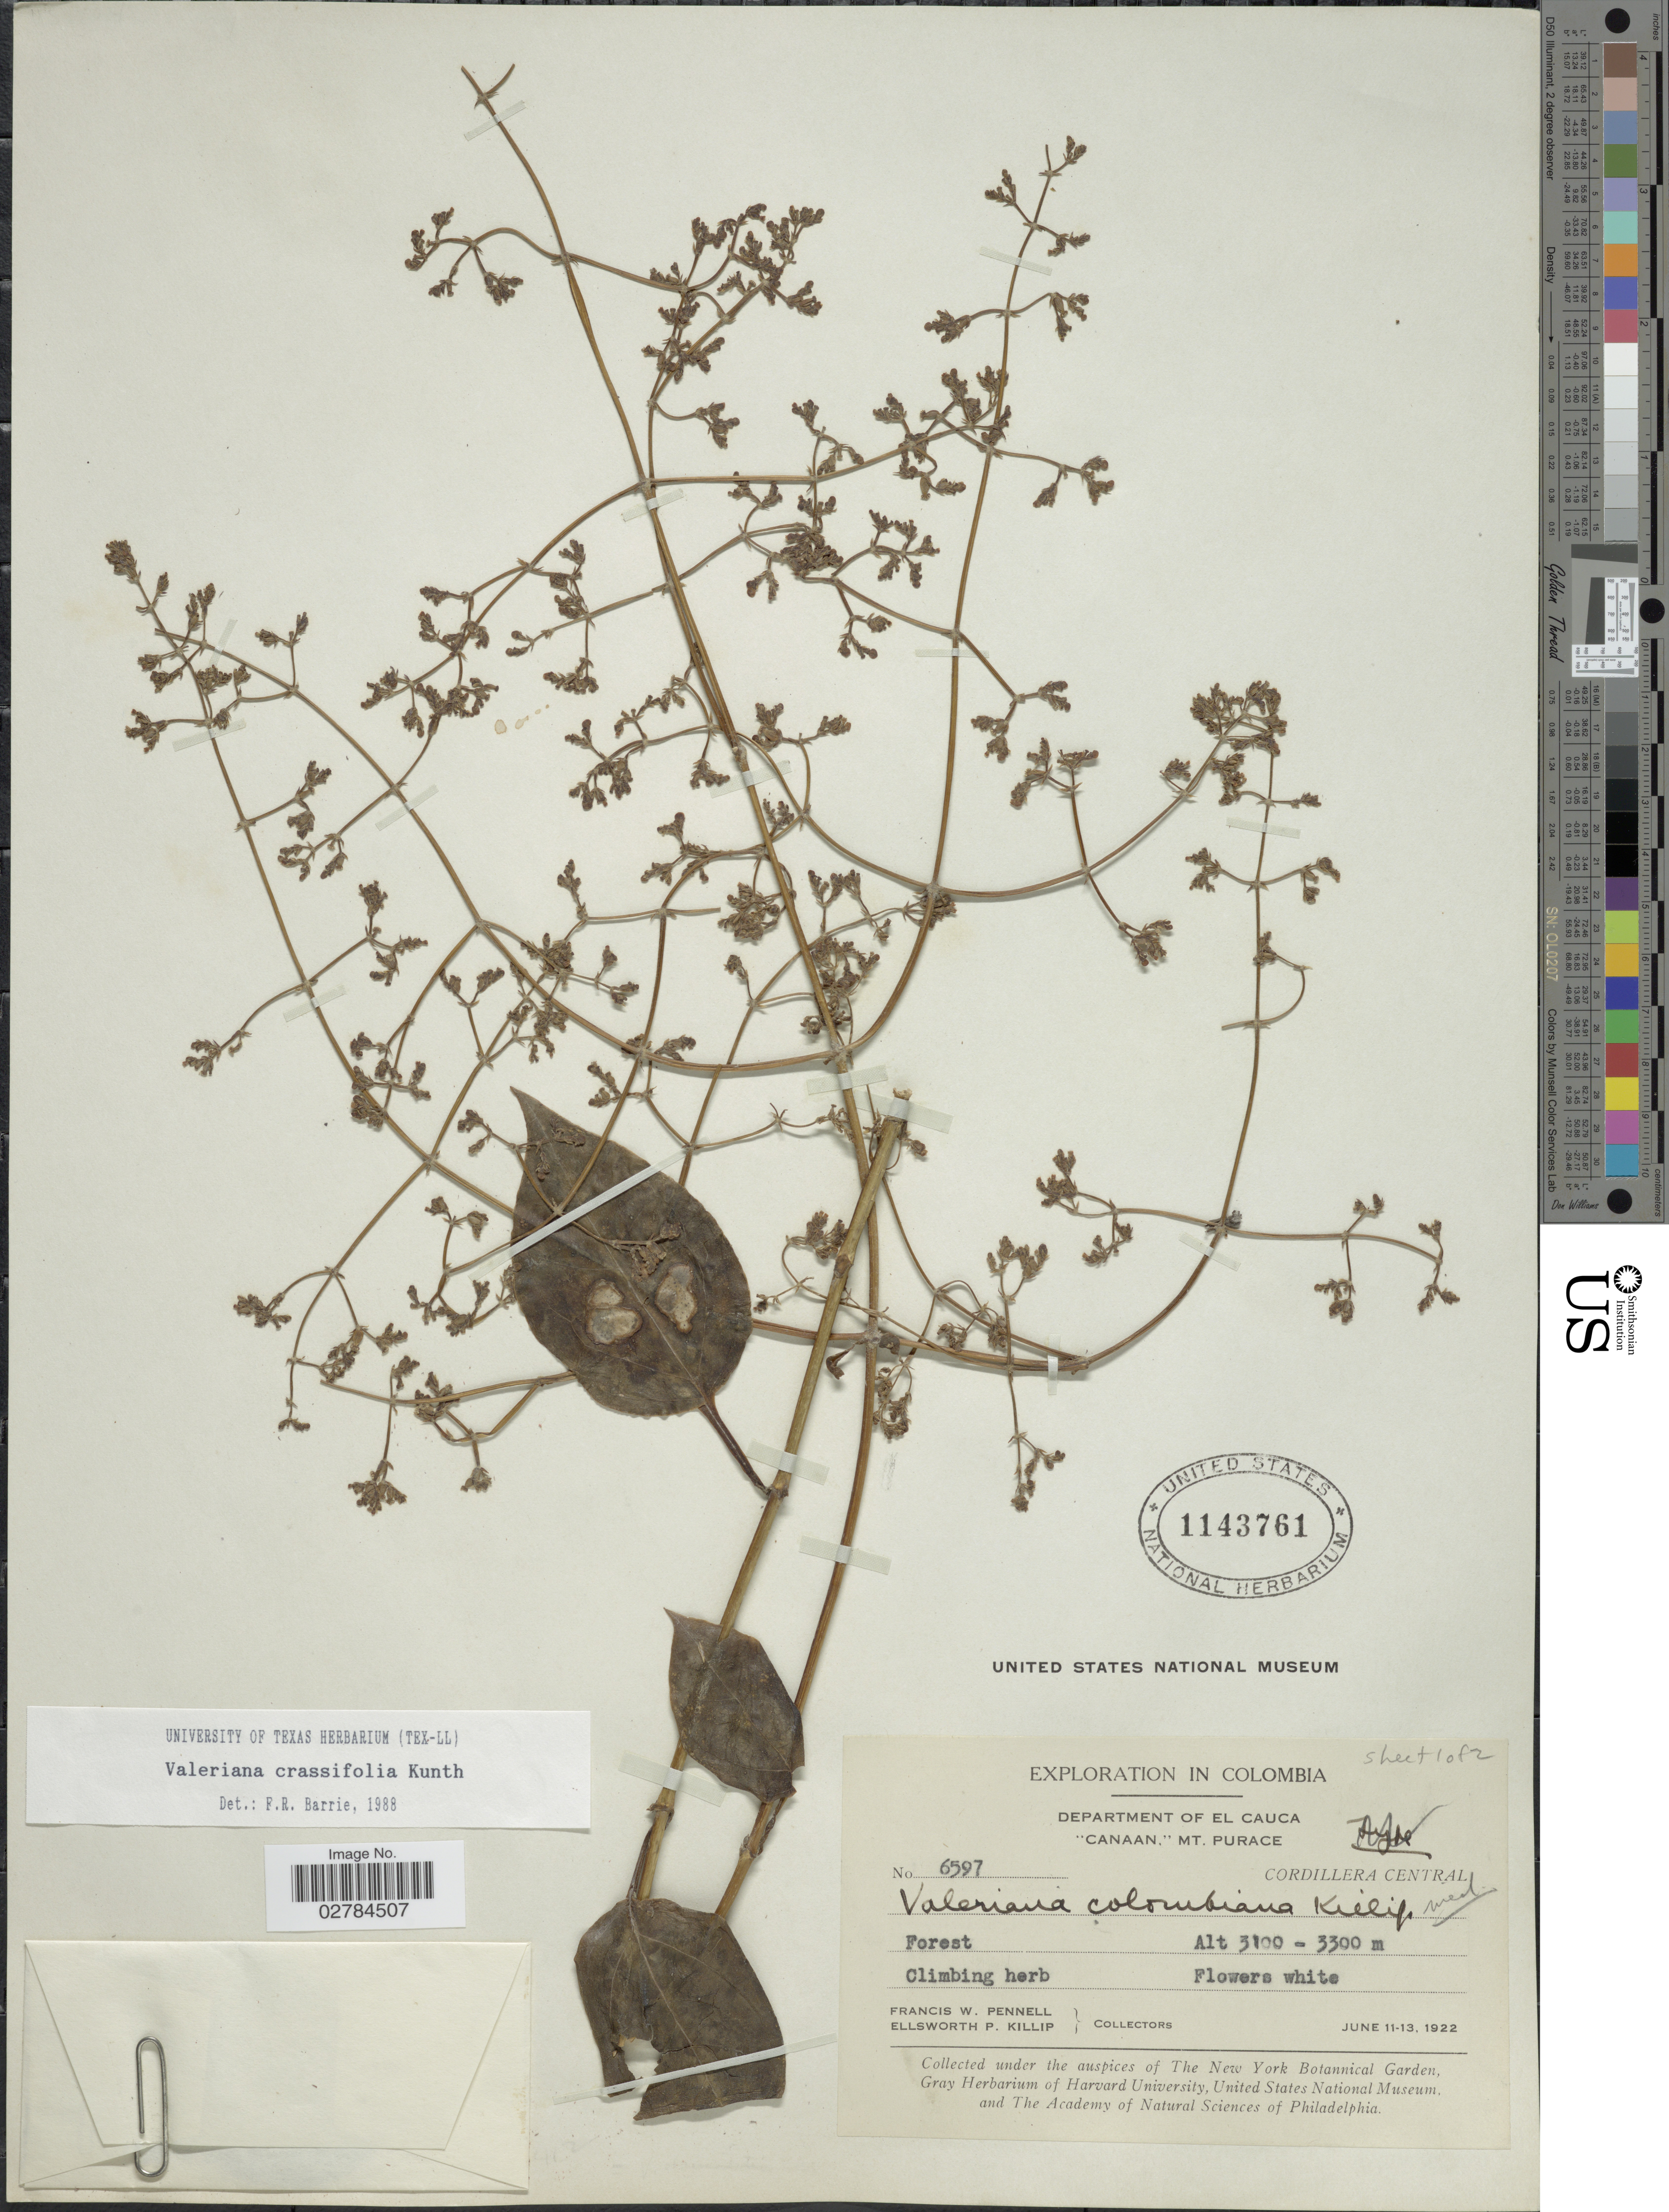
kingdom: Plantae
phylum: Tracheophyta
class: Magnoliopsida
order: Dipsacales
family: Caprifoliaceae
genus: Valeriana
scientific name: Valeriana crassifolia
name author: Kunth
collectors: F. W. Pennell & E. P. Killip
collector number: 6597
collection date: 1922-06-11/1922-06-13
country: Colombia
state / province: Cauca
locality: Department of El Cauca. "Canaan," Mt. Purace. Cordillera Central.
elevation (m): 3100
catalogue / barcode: US 1143761